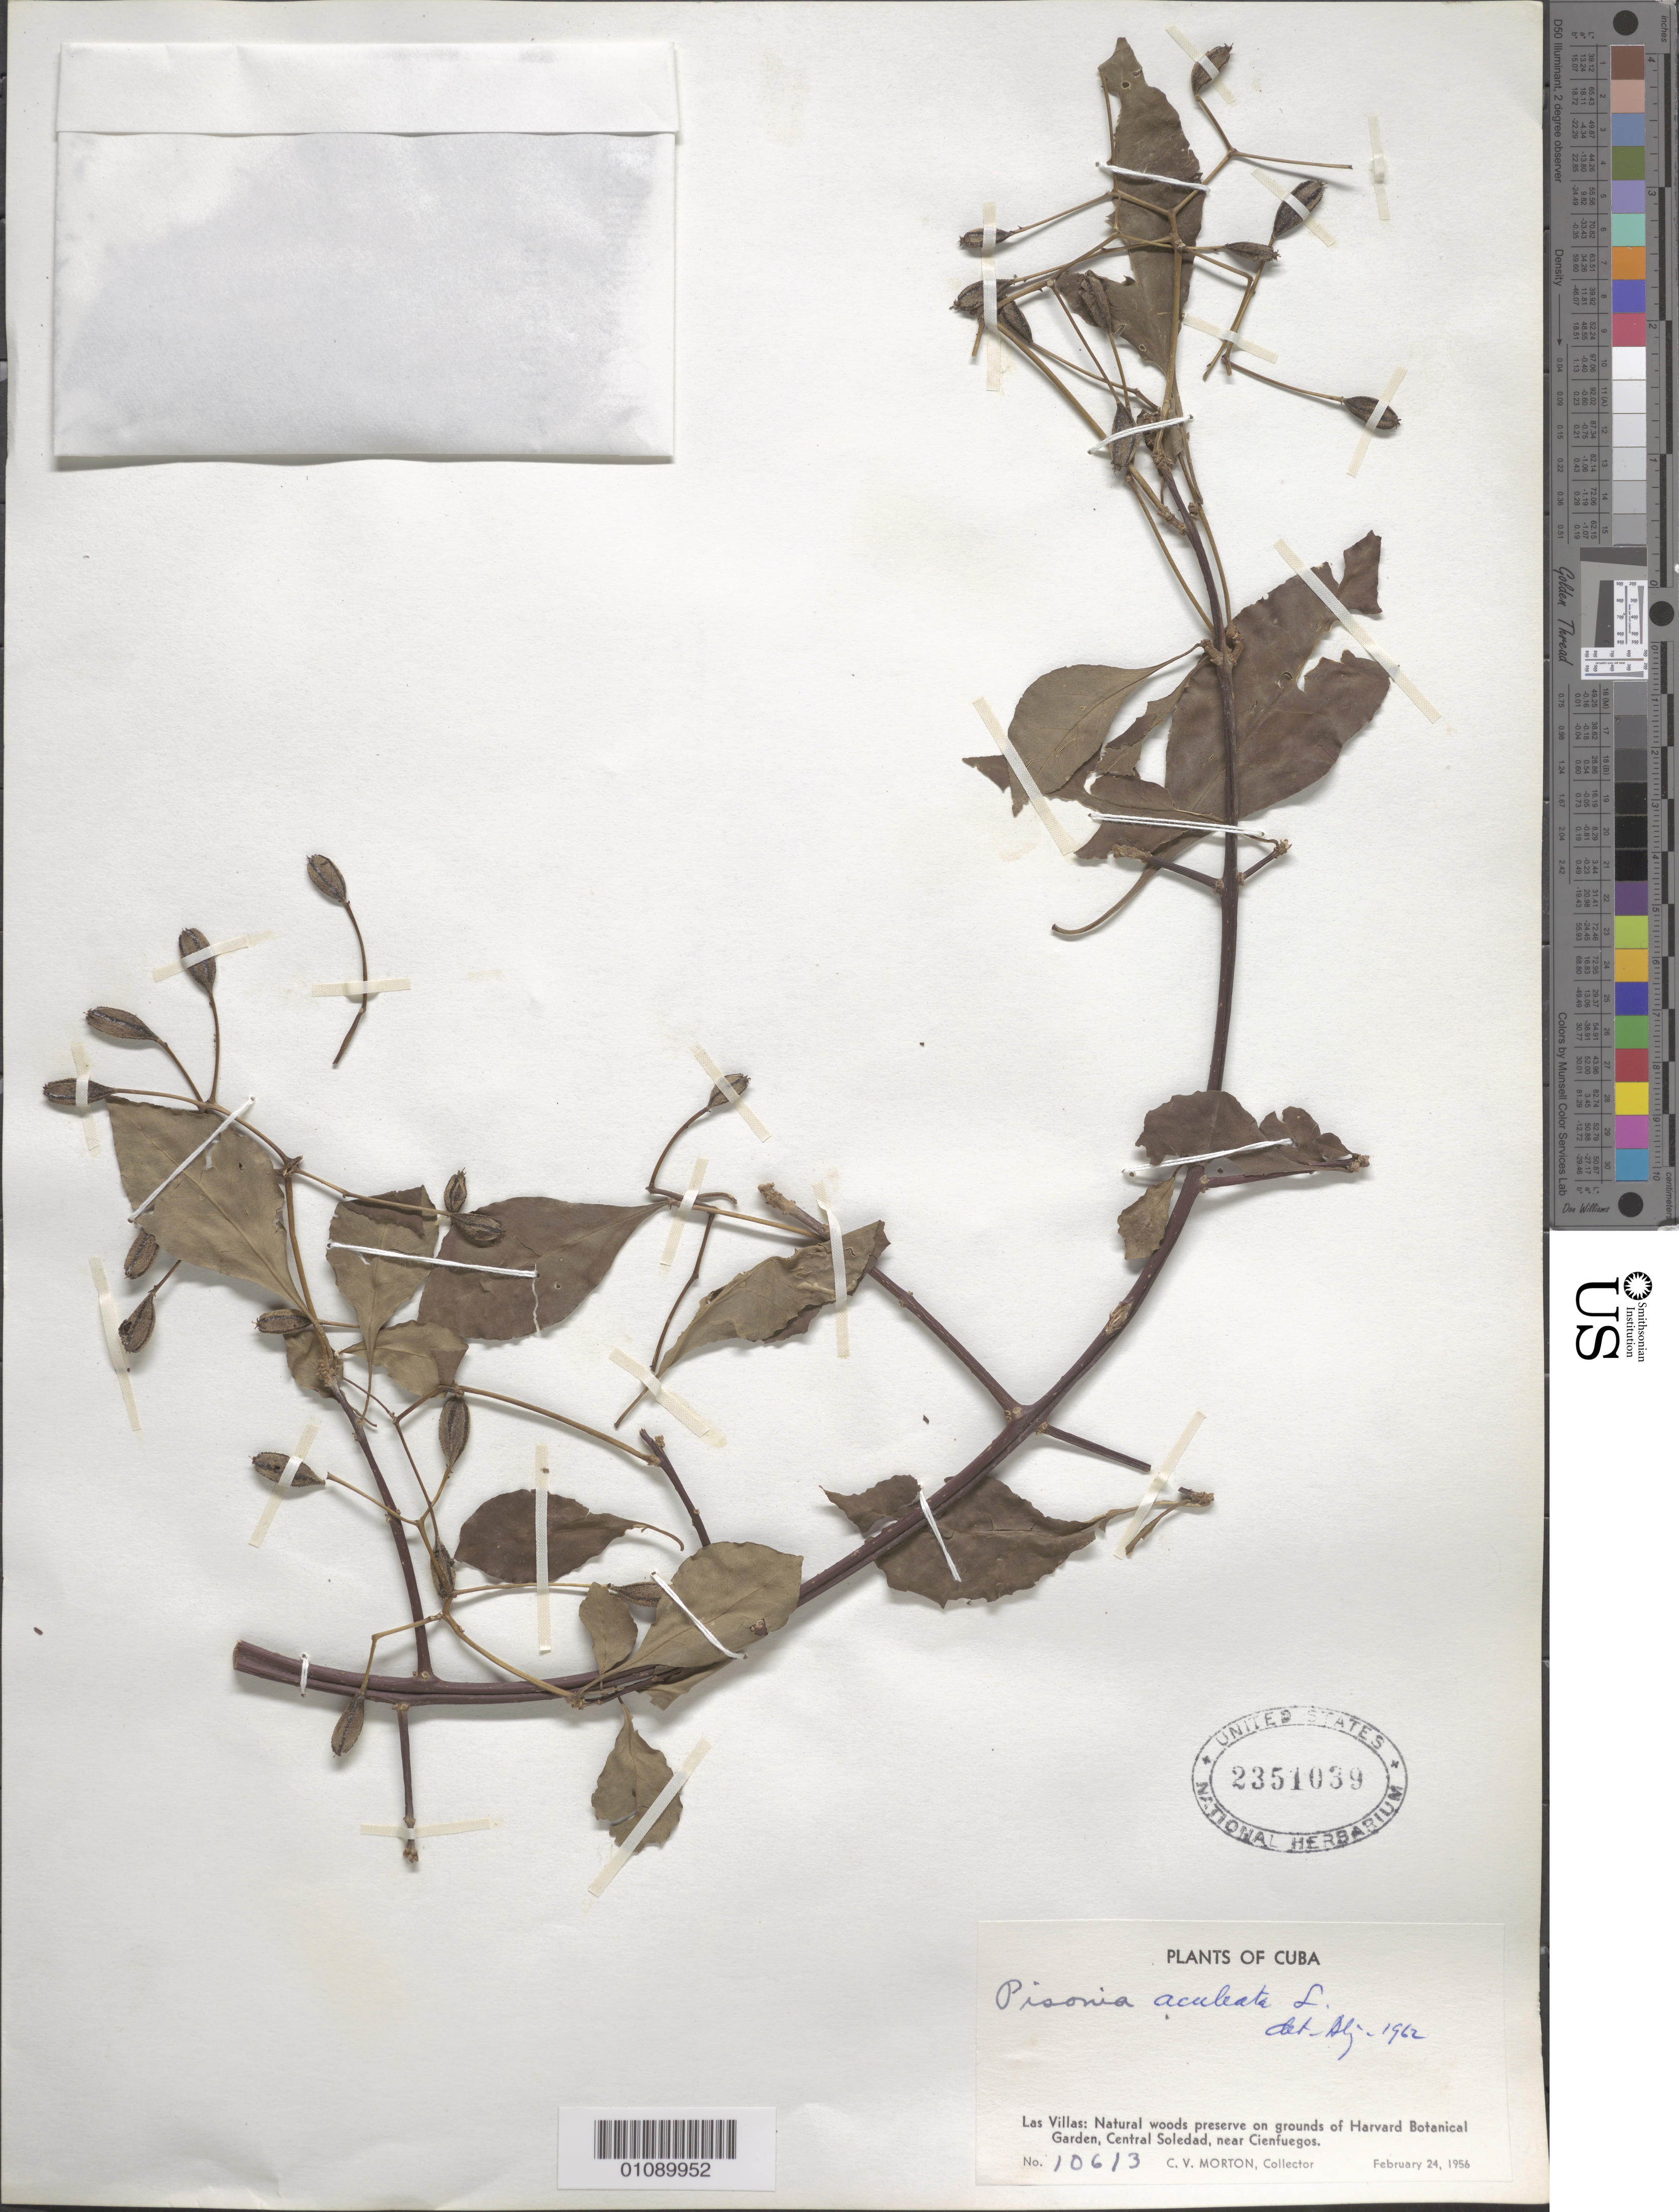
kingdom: Plantae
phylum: Tracheophyta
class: Magnoliopsida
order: Caryophyllales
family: Nyctaginaceae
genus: Pisonia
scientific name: Pisonia aculeata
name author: L.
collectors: C. V. Morton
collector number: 10613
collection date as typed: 24 Feb 1956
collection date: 1956-02-24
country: Cuba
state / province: Cienfuegos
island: Cuba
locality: Las Villas, Cienfuegos, Central Soledad, Cienfuegos, on grounds of Harvard Botanical Garden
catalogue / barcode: US 2351039